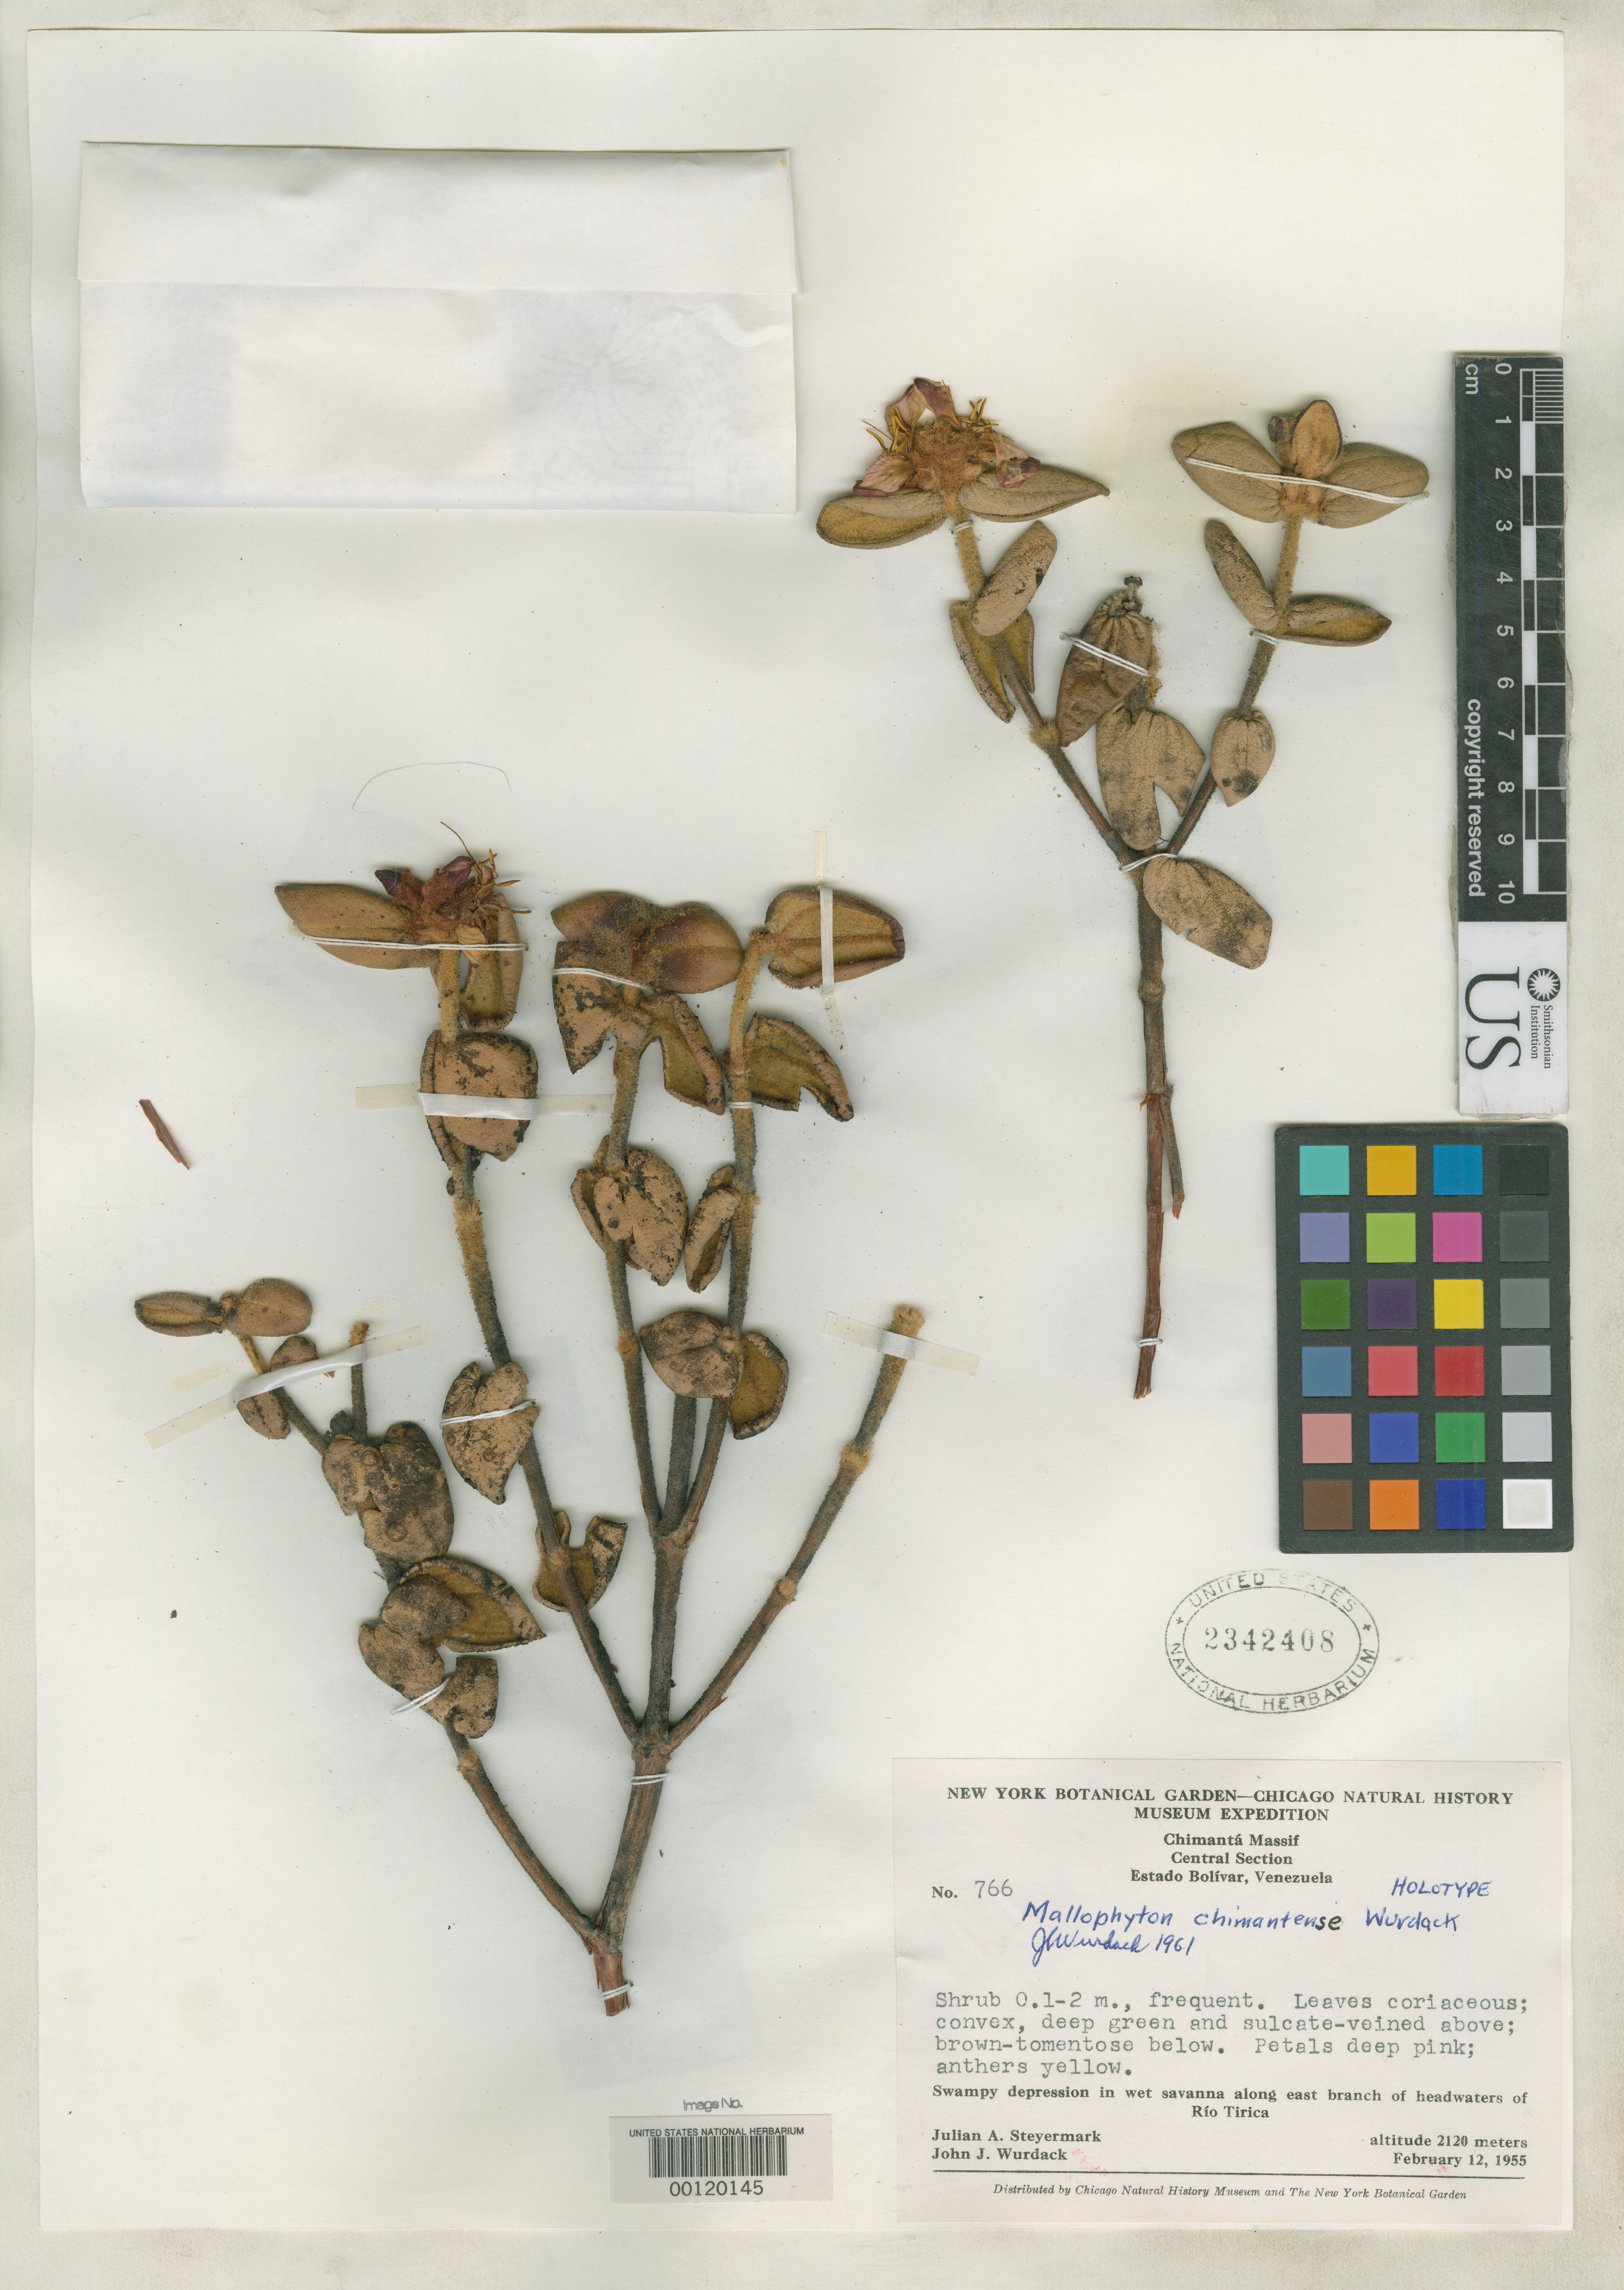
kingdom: Plantae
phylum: Tracheophyta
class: Magnoliopsida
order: Myrtales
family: Melastomataceae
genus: Mallophyton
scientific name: Mallophyton chimantense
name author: Wurdack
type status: Holotype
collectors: J. Steyermark & J. J. Wurdack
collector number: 766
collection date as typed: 12 Feb 1955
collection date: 1955-02-12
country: Venezuela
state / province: Bolivar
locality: Chimanta Massif.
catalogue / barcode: US 2342408